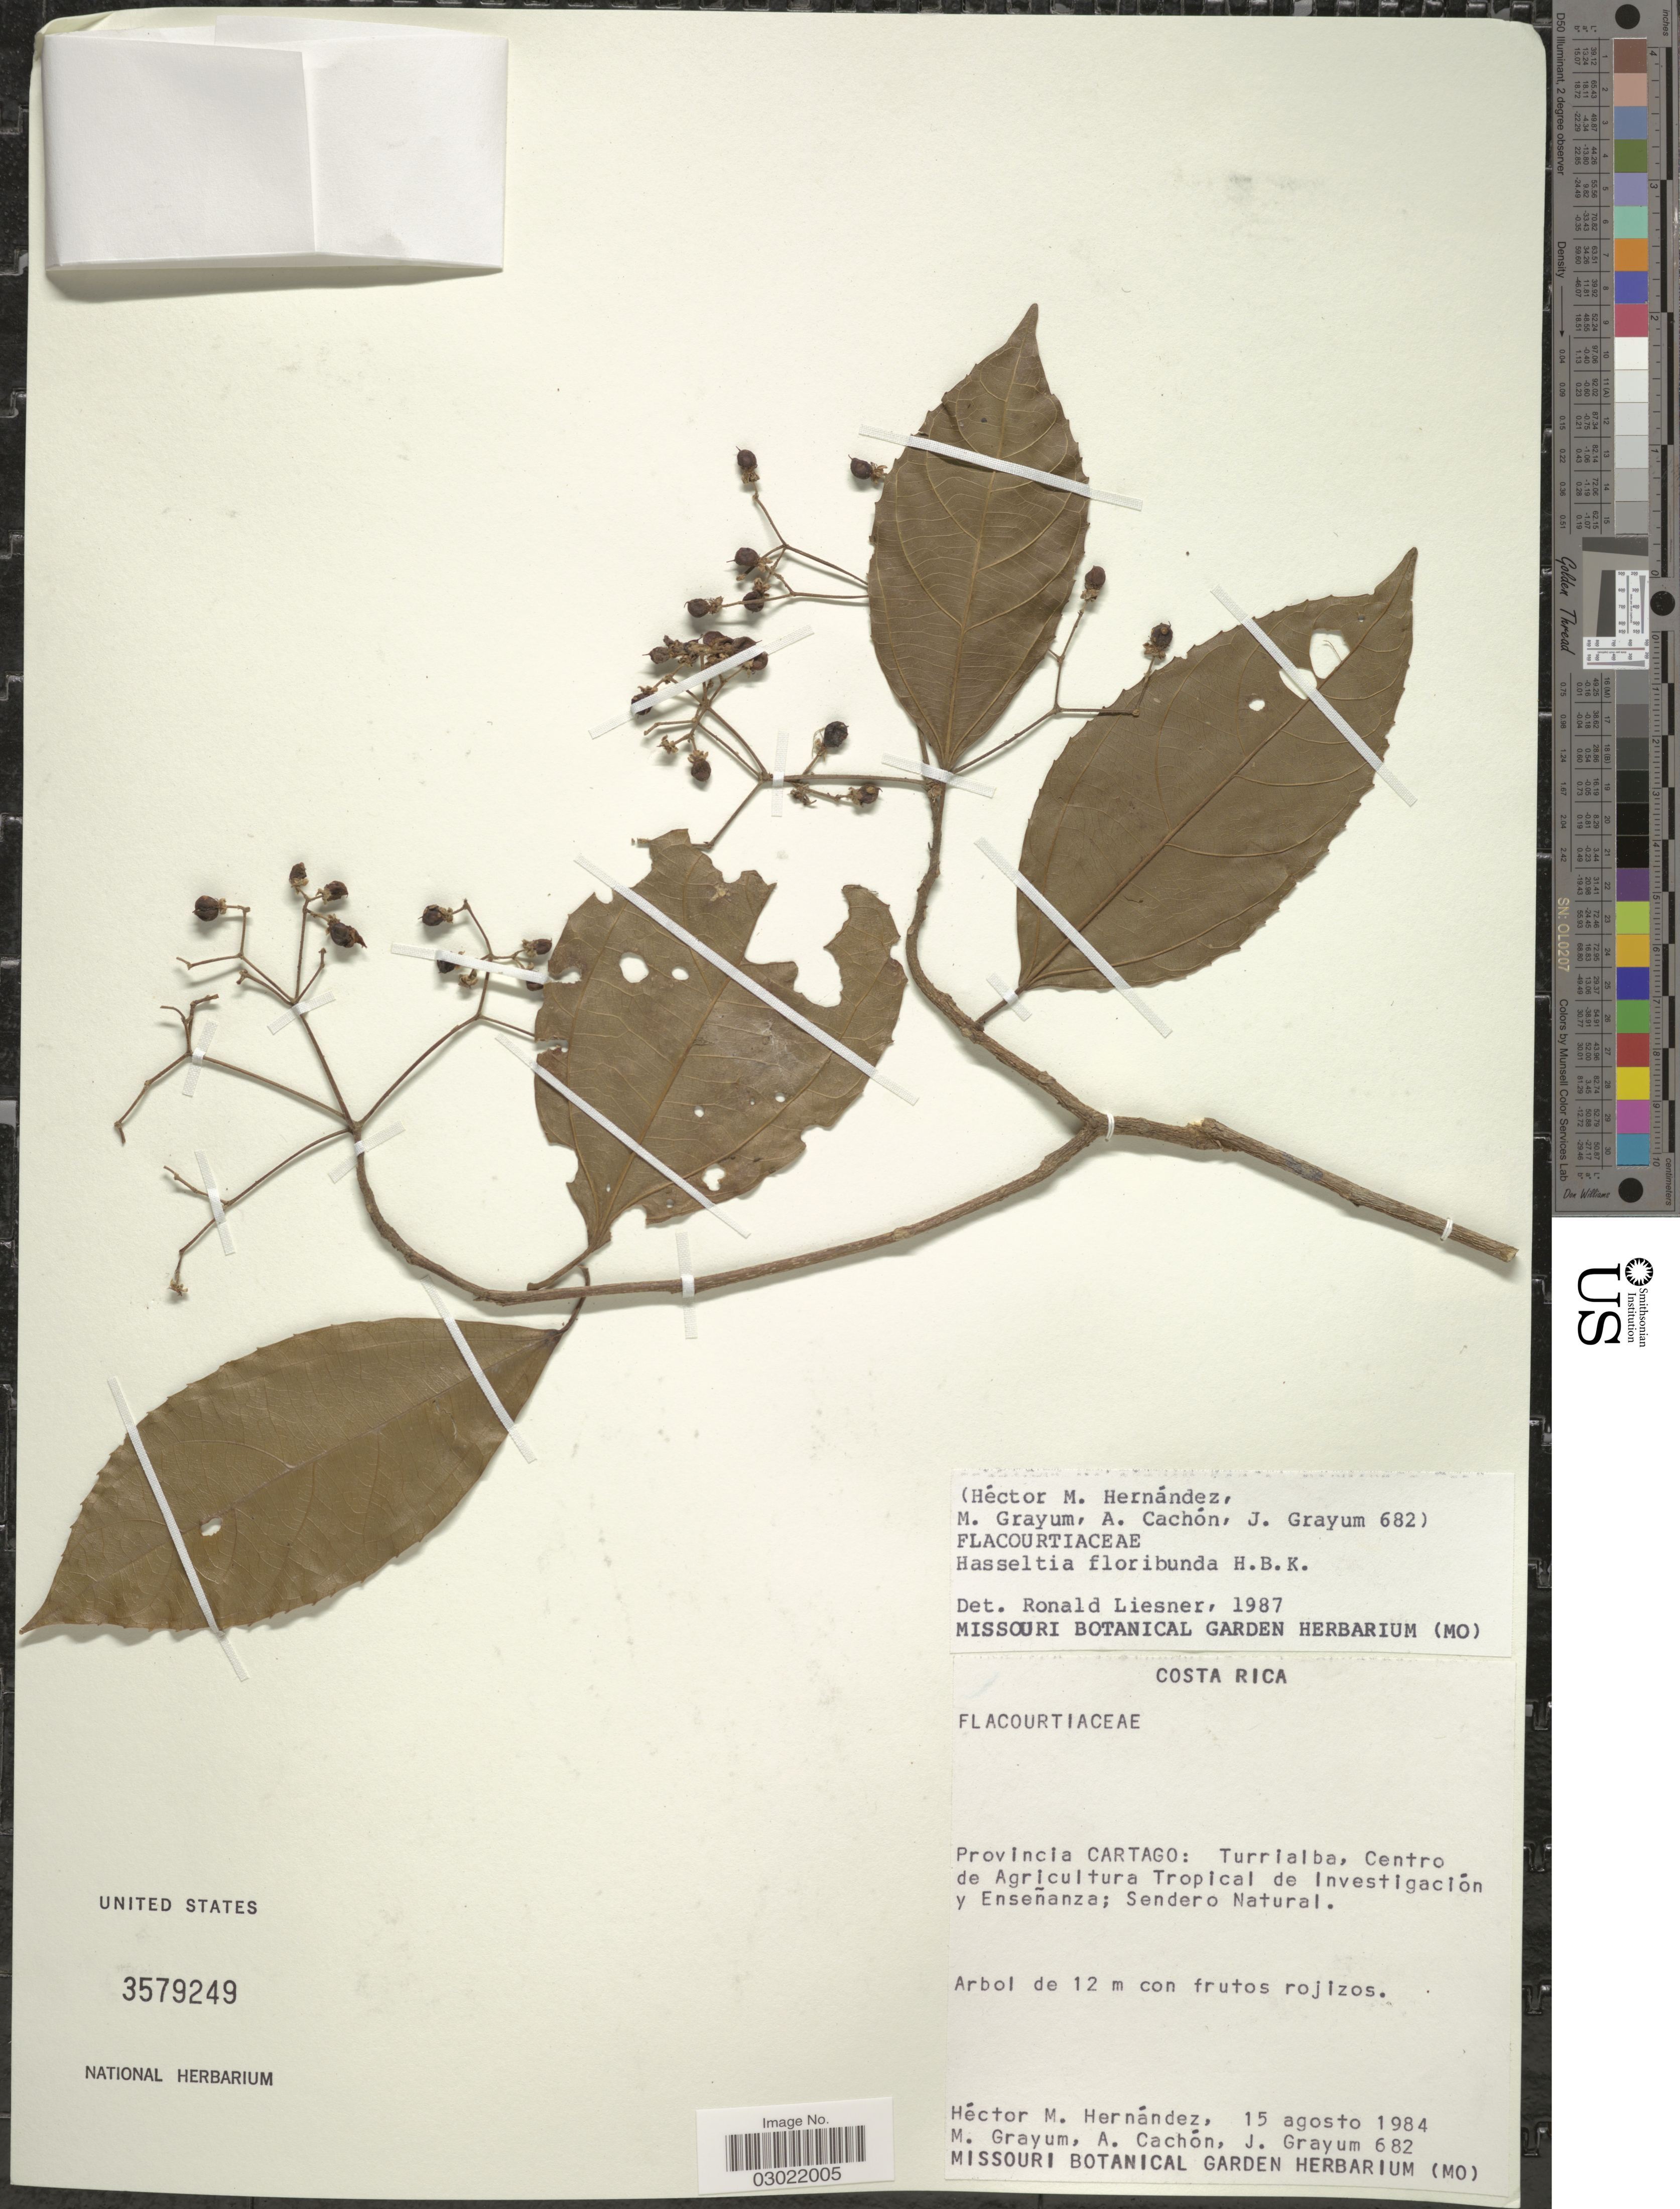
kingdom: Plantae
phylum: Tracheophyta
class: Magnoliopsida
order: Malpighiales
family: Salicaceae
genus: Hasseltia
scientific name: Hasseltia floribunda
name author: Kunth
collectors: H. M. Hernandez, M. H. Grayum, A. Cachón & J. Grayum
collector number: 682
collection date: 1984-08-15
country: Costa Rica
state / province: Cartago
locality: Turrialba, Centro de Agricultura Tropical de Investigación y Enseñanza; Sendero Natural.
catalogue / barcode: US 3579249